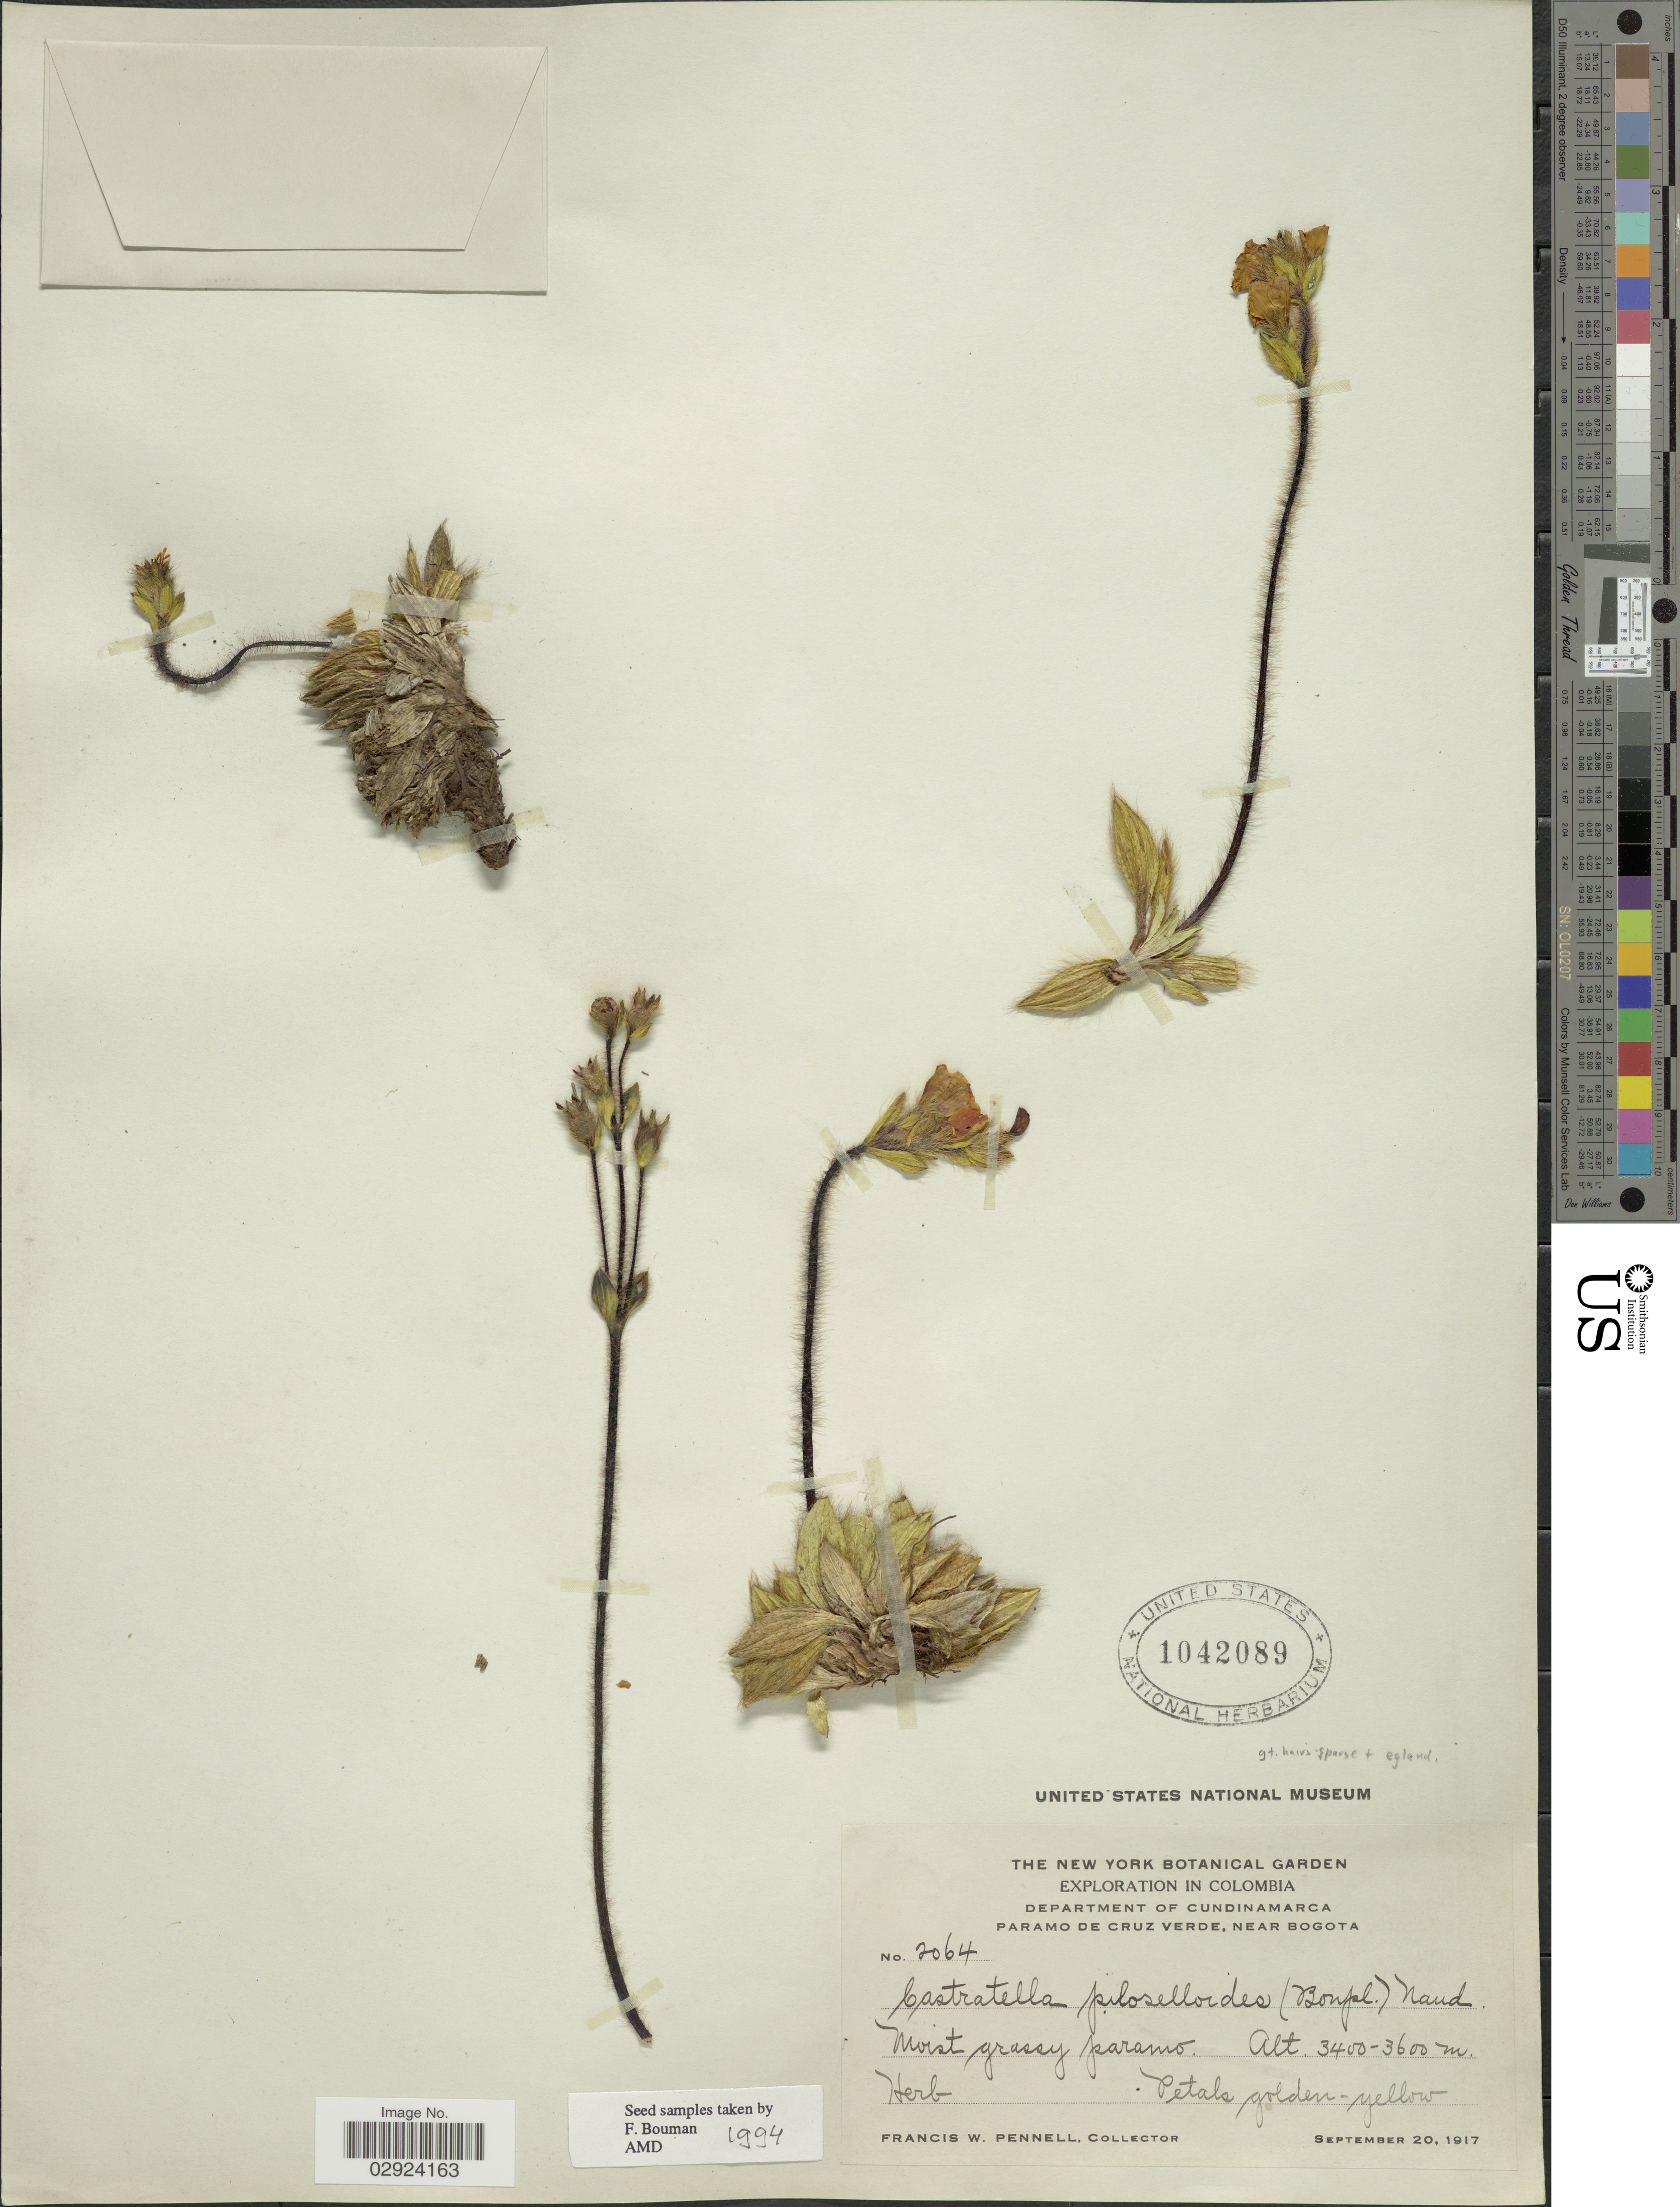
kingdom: Plantae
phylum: Tracheophyta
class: Magnoliopsida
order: Myrtales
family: Melastomataceae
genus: Castratella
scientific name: Castratella piloselloides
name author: (Bonpl.) Naudin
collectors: F. W. Pennell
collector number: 2064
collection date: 1917-09-20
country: Colombia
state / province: Cundinamarca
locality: Department of Cundinamarca, Paramo de Cruz Verde, Near Bogota.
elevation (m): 3400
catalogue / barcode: US 1042089